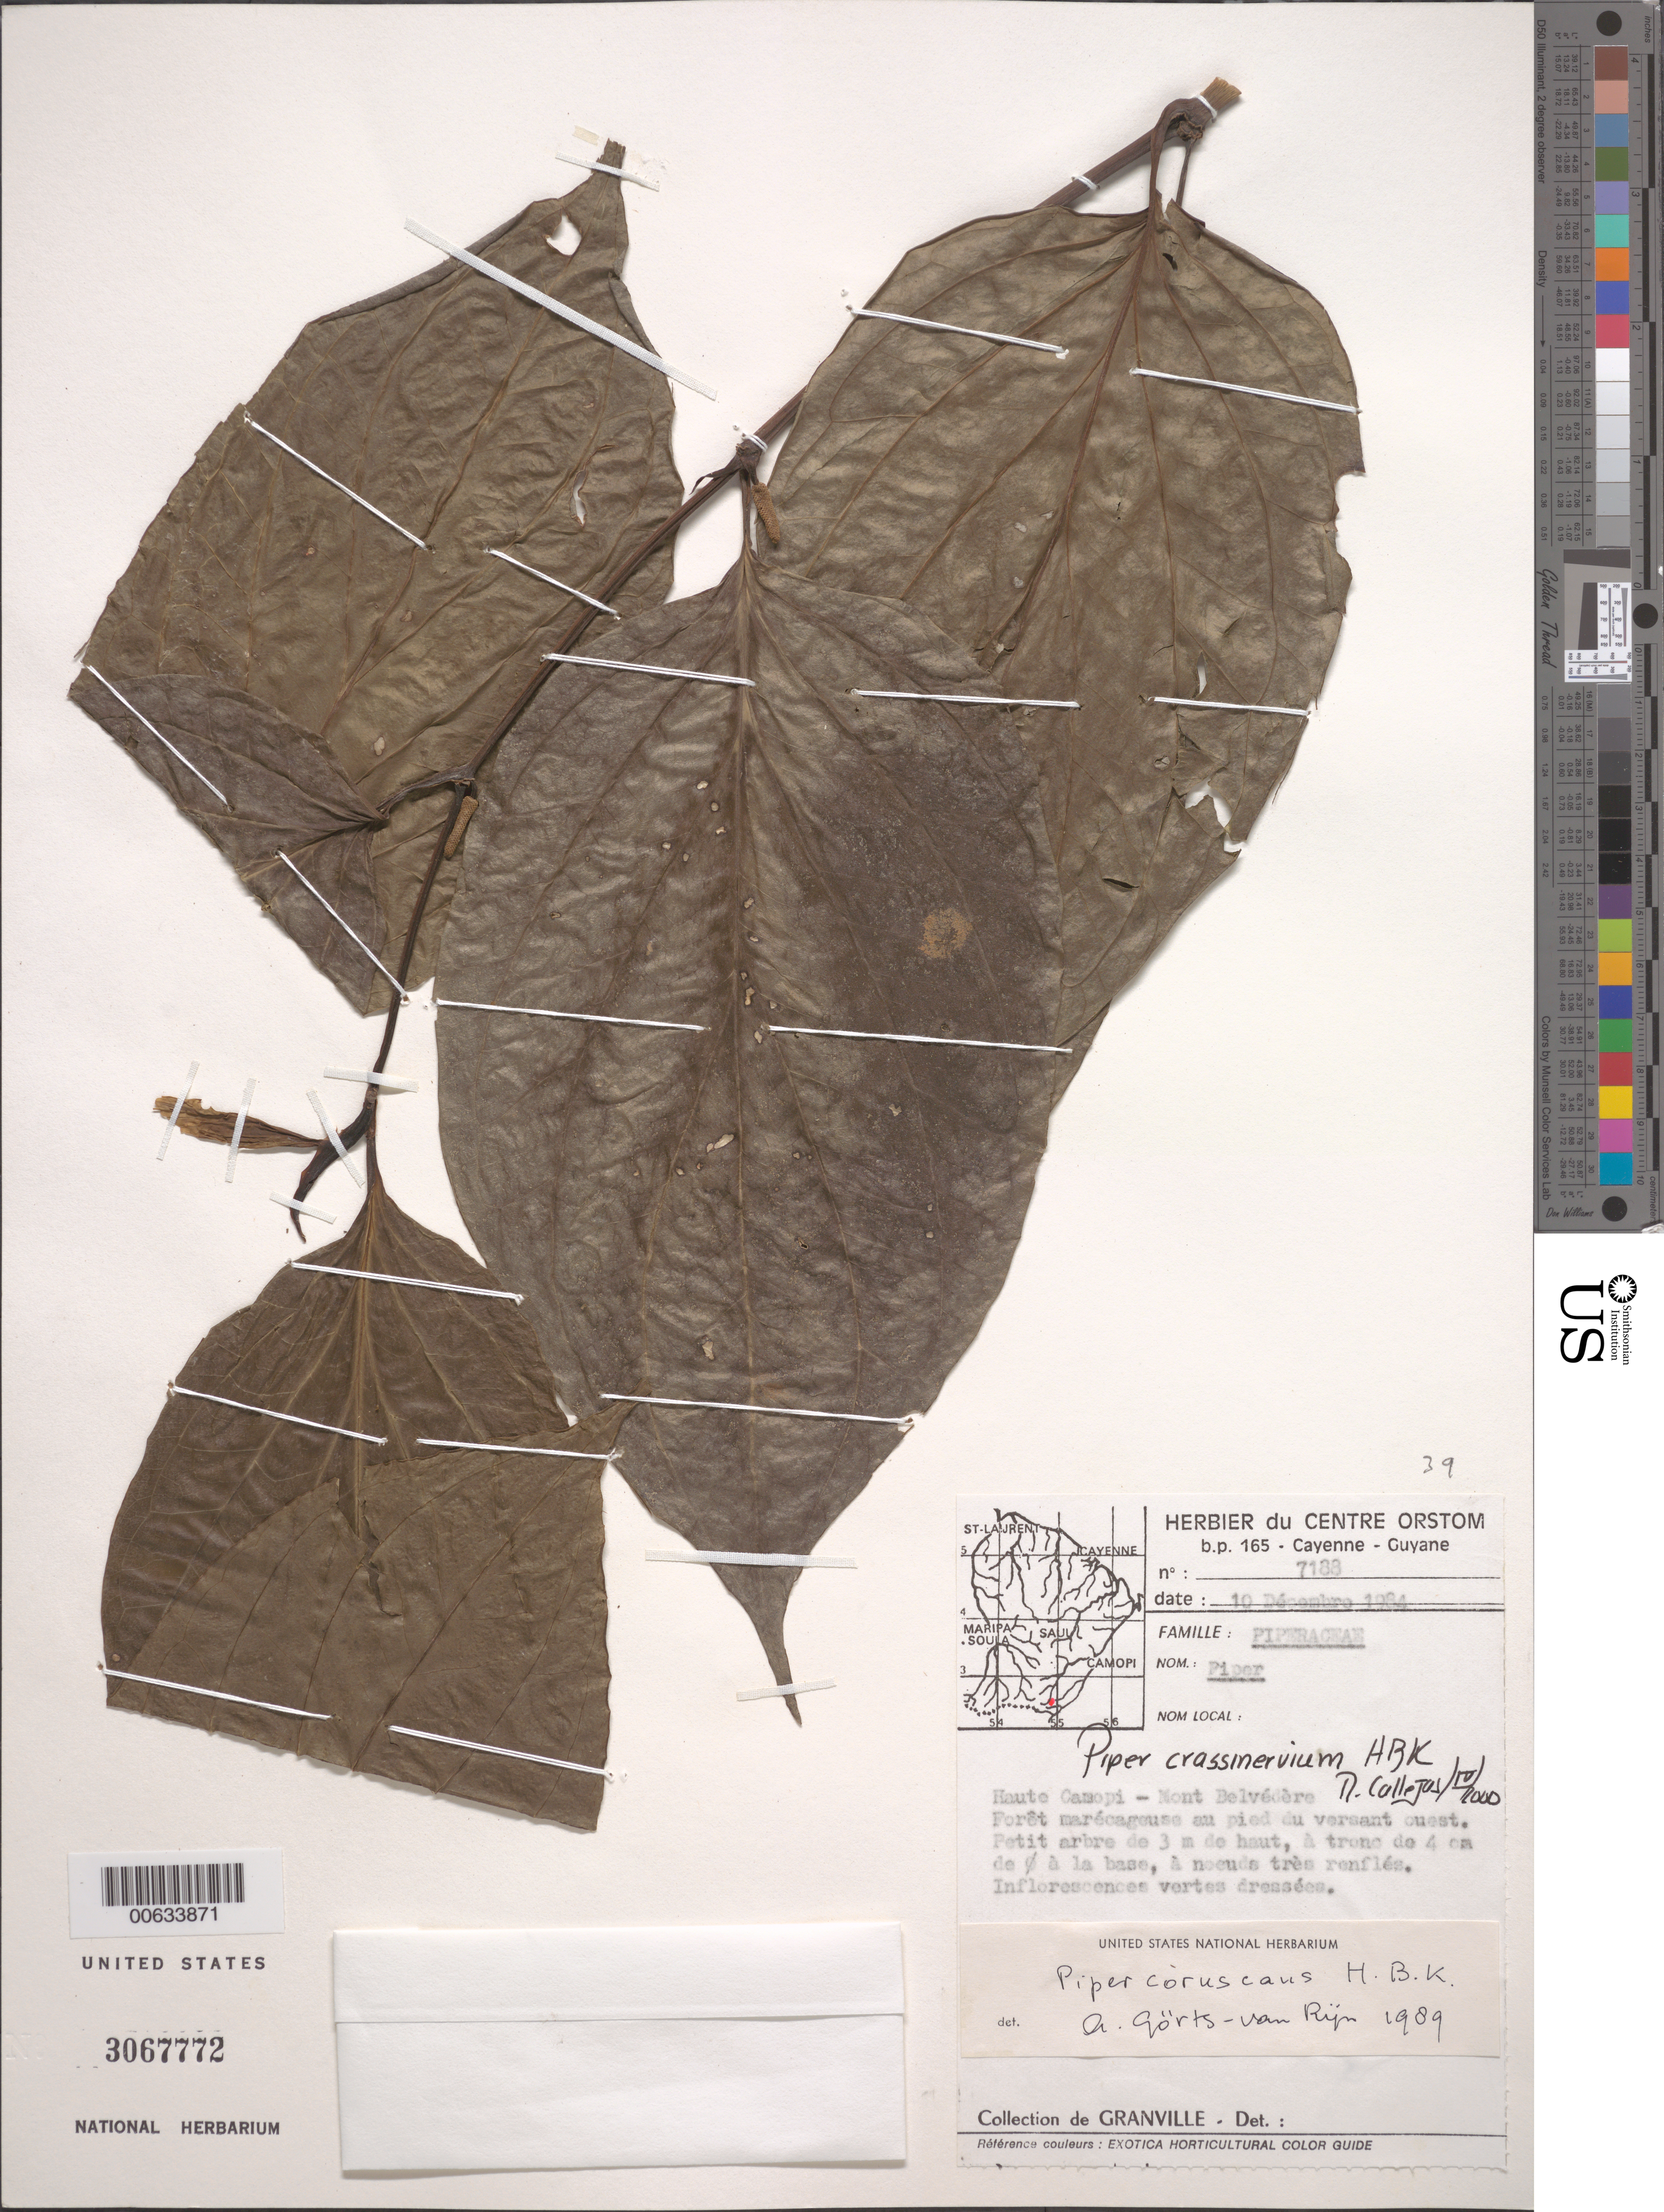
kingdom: Plantae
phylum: Tracheophyta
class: Magnoliopsida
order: Piperales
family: Piperaceae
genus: Piper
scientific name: Piper crassinervium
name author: Kunth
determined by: Callejas, Ricardo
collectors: J.-J. de Granville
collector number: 7188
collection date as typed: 10-Dec-84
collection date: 1984-12-10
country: French Guiana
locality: Mont Belvédère, haute Camopi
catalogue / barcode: US 3067772